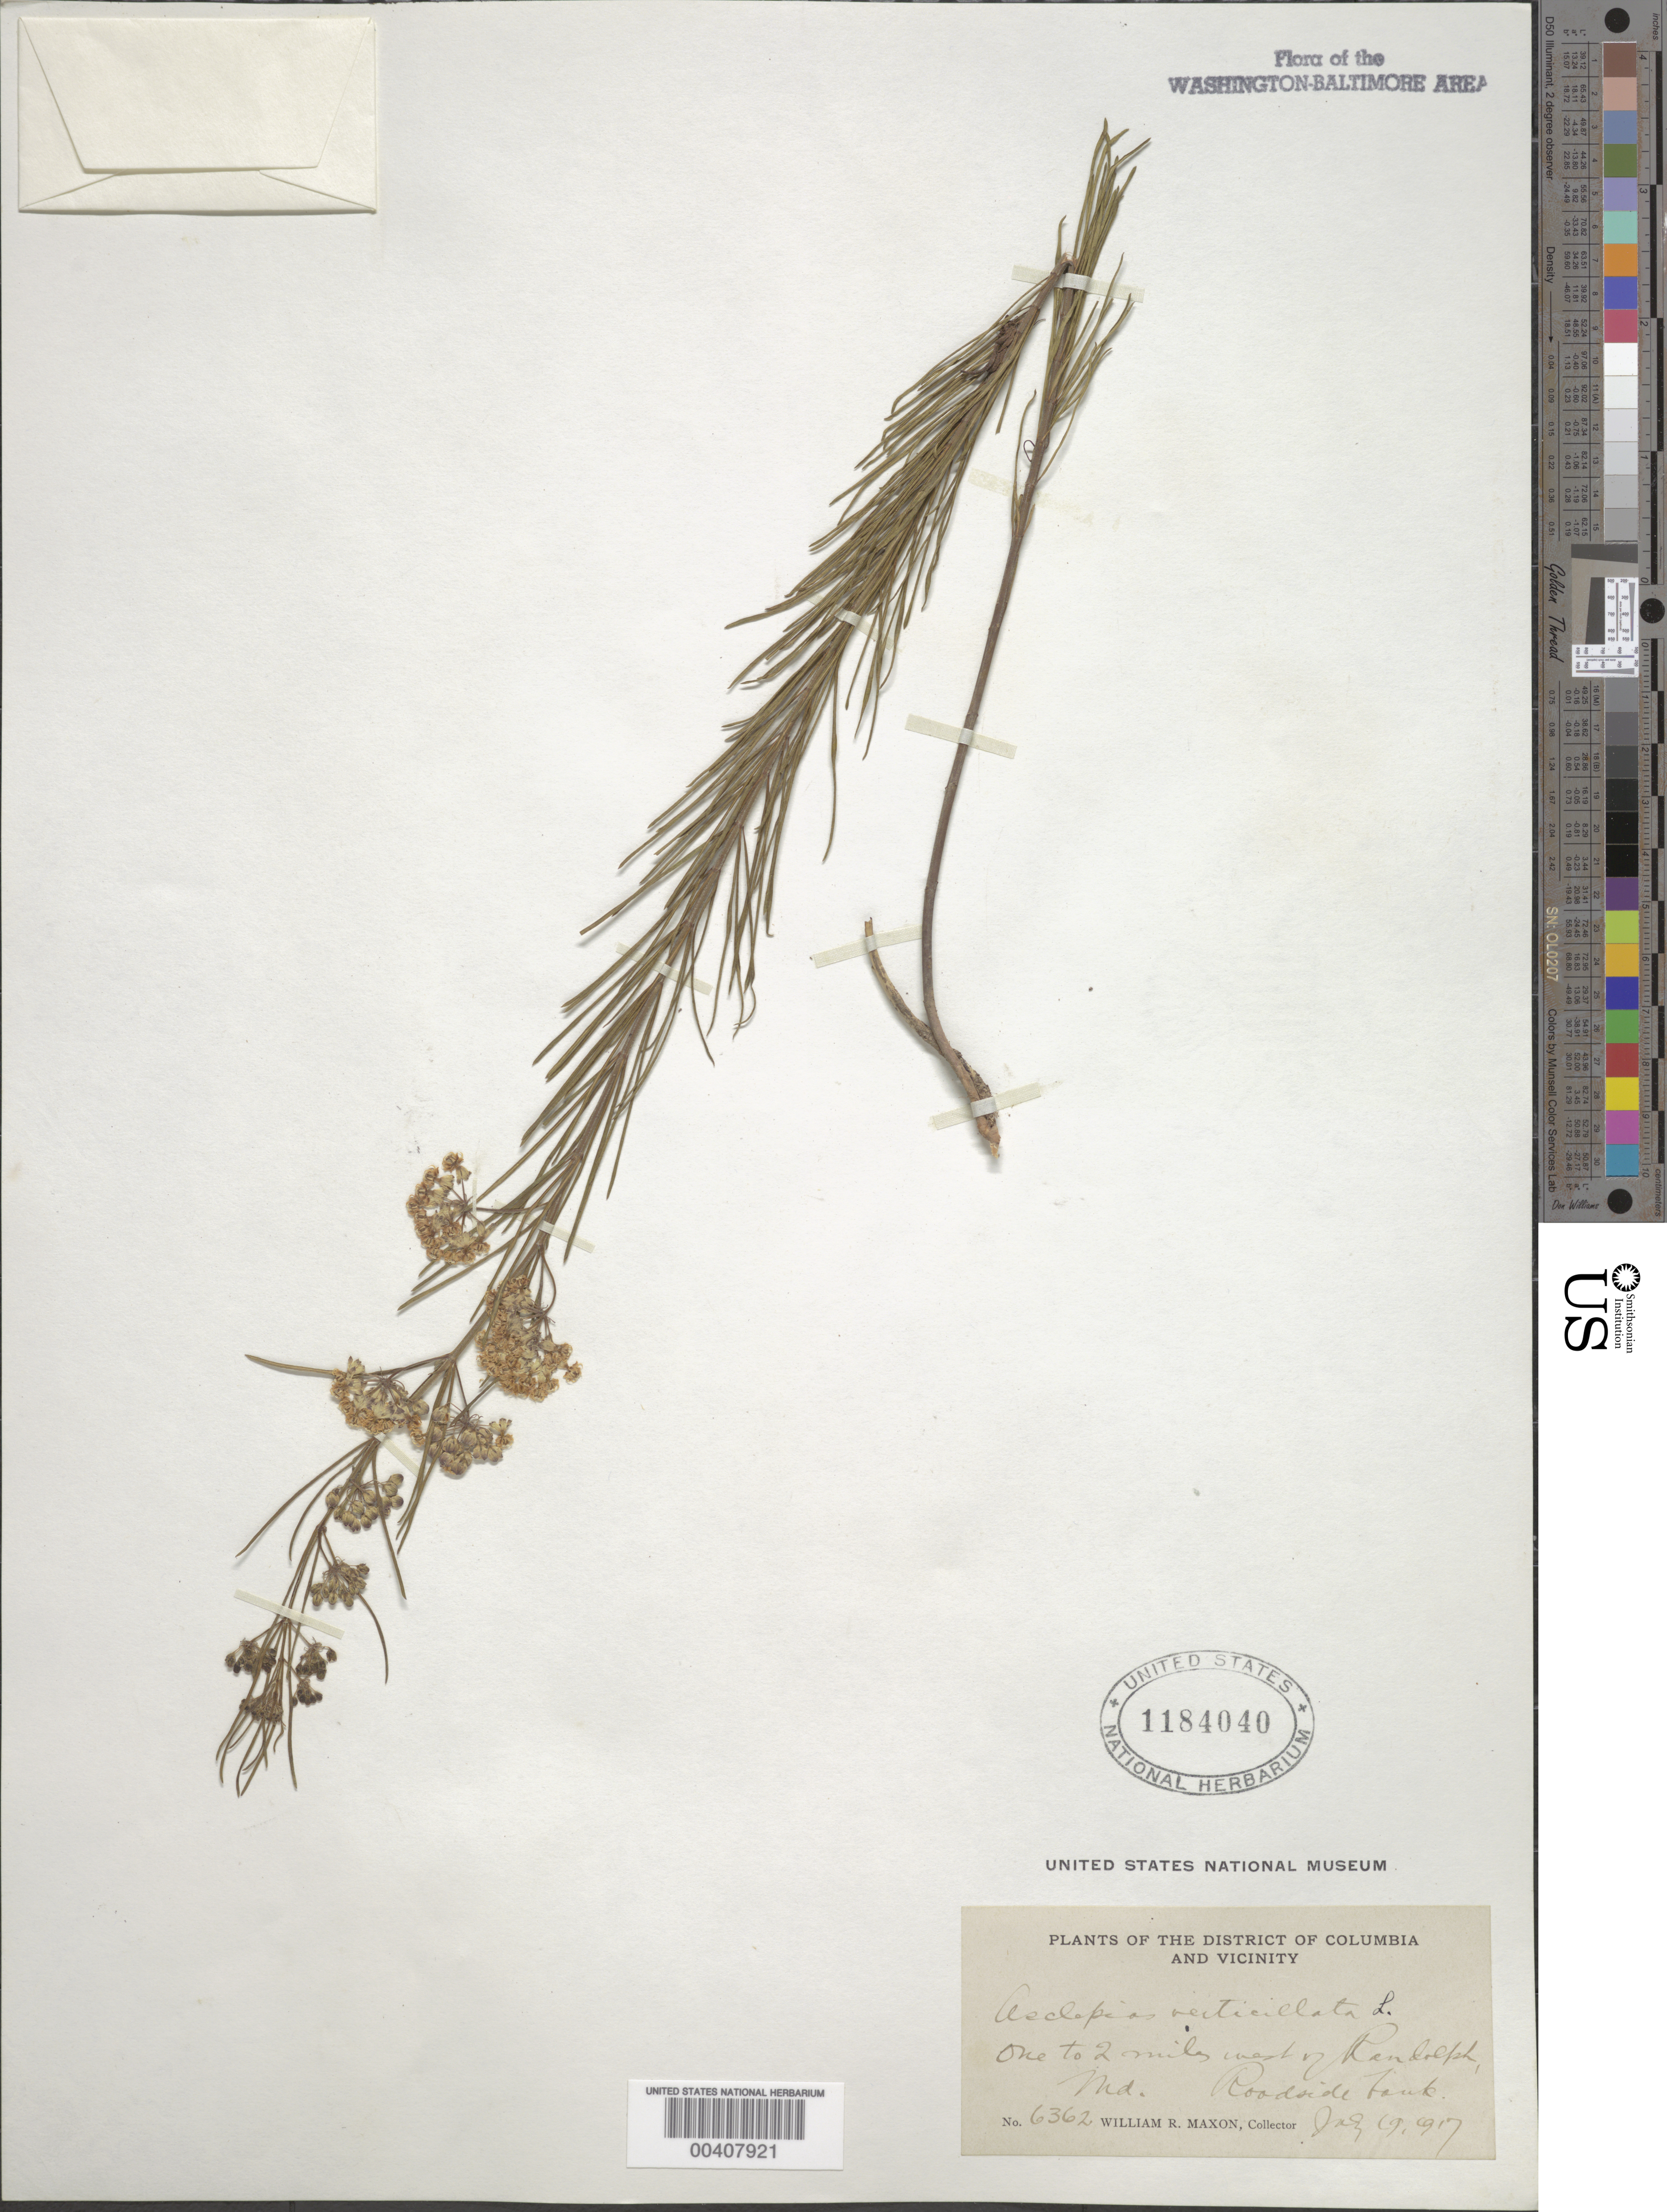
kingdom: Plantae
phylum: Tracheophyta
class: Magnoliopsida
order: Gentianales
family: Apocynaceae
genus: Asclepias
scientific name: Asclepias verticillata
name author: L.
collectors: W. R. Maxon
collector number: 6362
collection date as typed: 19 Jul 1917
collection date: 1917-07-19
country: United States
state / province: Maryland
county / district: Montgomery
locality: West of Randolph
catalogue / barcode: US 1184040